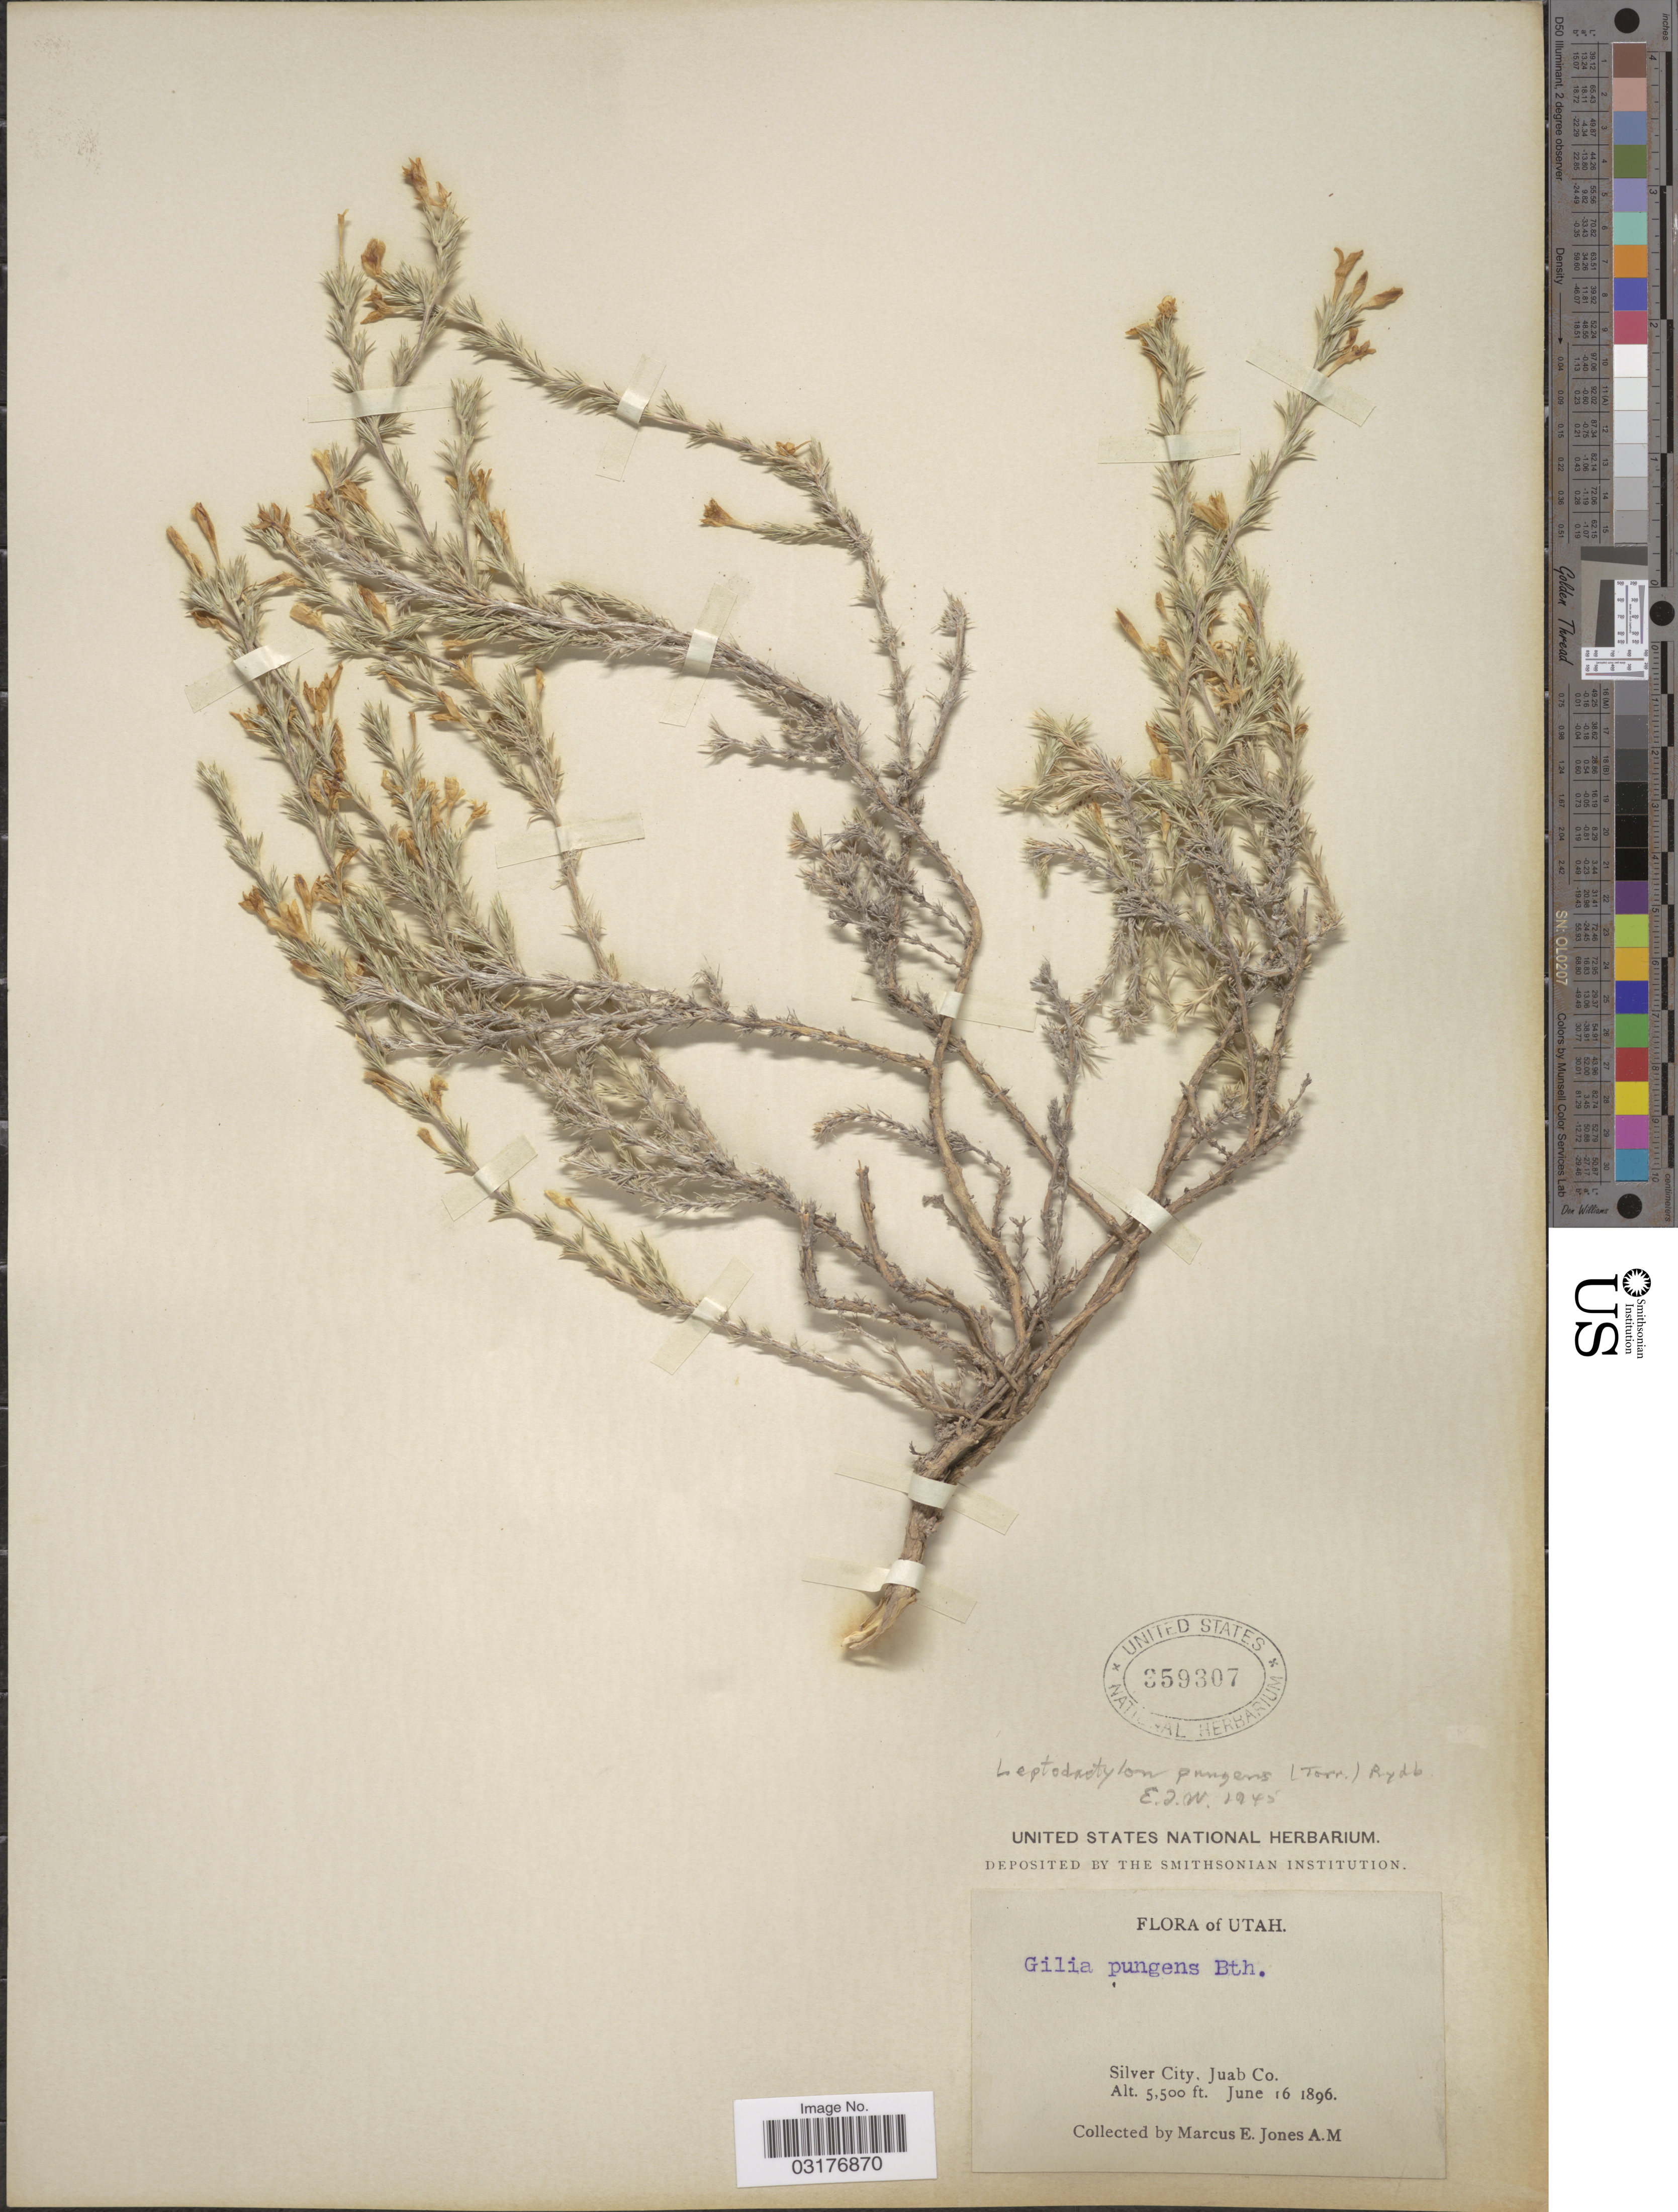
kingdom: Plantae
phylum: Tracheophyta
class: Magnoliopsida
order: Ericales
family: Polemoniaceae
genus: Linanthus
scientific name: Linanthus pungens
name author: (Torr.) J.M. Porter & L.A. Johnson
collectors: M. E. Jones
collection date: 1896-06-16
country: United States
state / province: Utah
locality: Silver City, Juab Co.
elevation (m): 1676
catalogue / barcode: US 359307